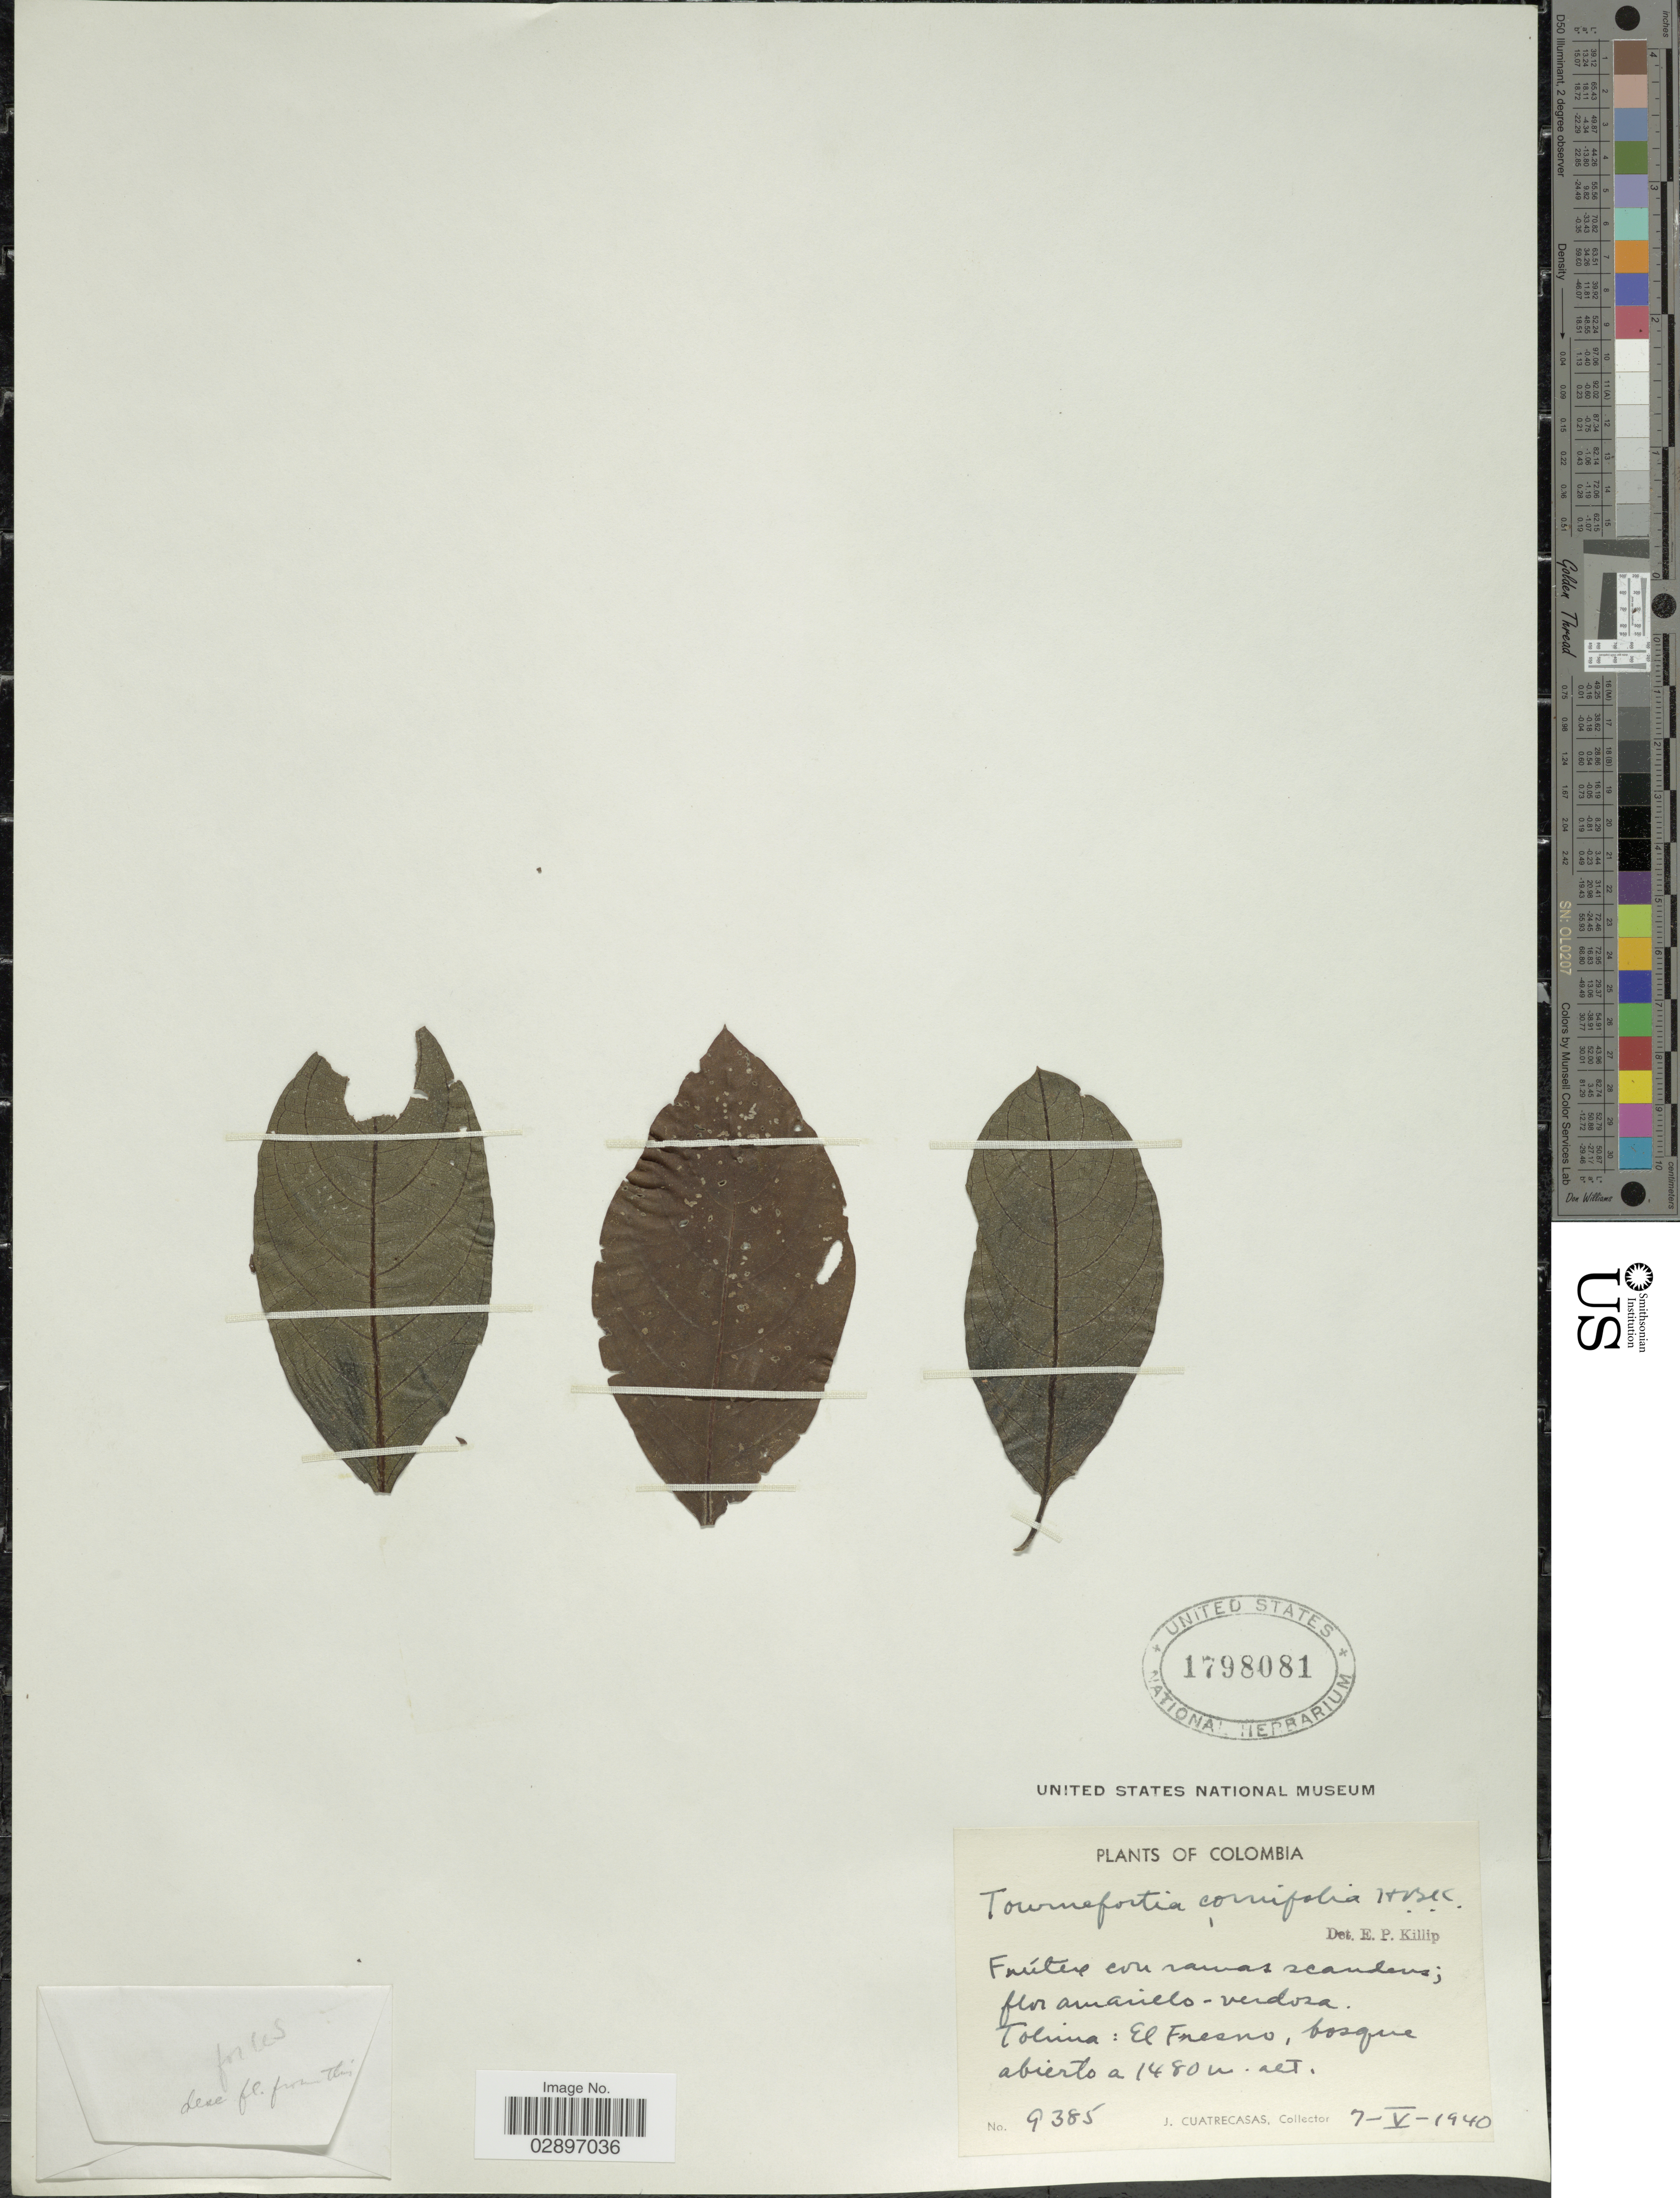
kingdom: Plantae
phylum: Tracheophyta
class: Magnoliopsida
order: Boraginales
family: Heliotropiaceae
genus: Tournefortia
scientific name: Tournefortia cornifolia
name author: Kunth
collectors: J. Cuatrecasas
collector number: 9385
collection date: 1940-05-07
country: Colombia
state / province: Tolima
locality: Tolima: El Fresno.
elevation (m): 1480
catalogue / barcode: US 1798081